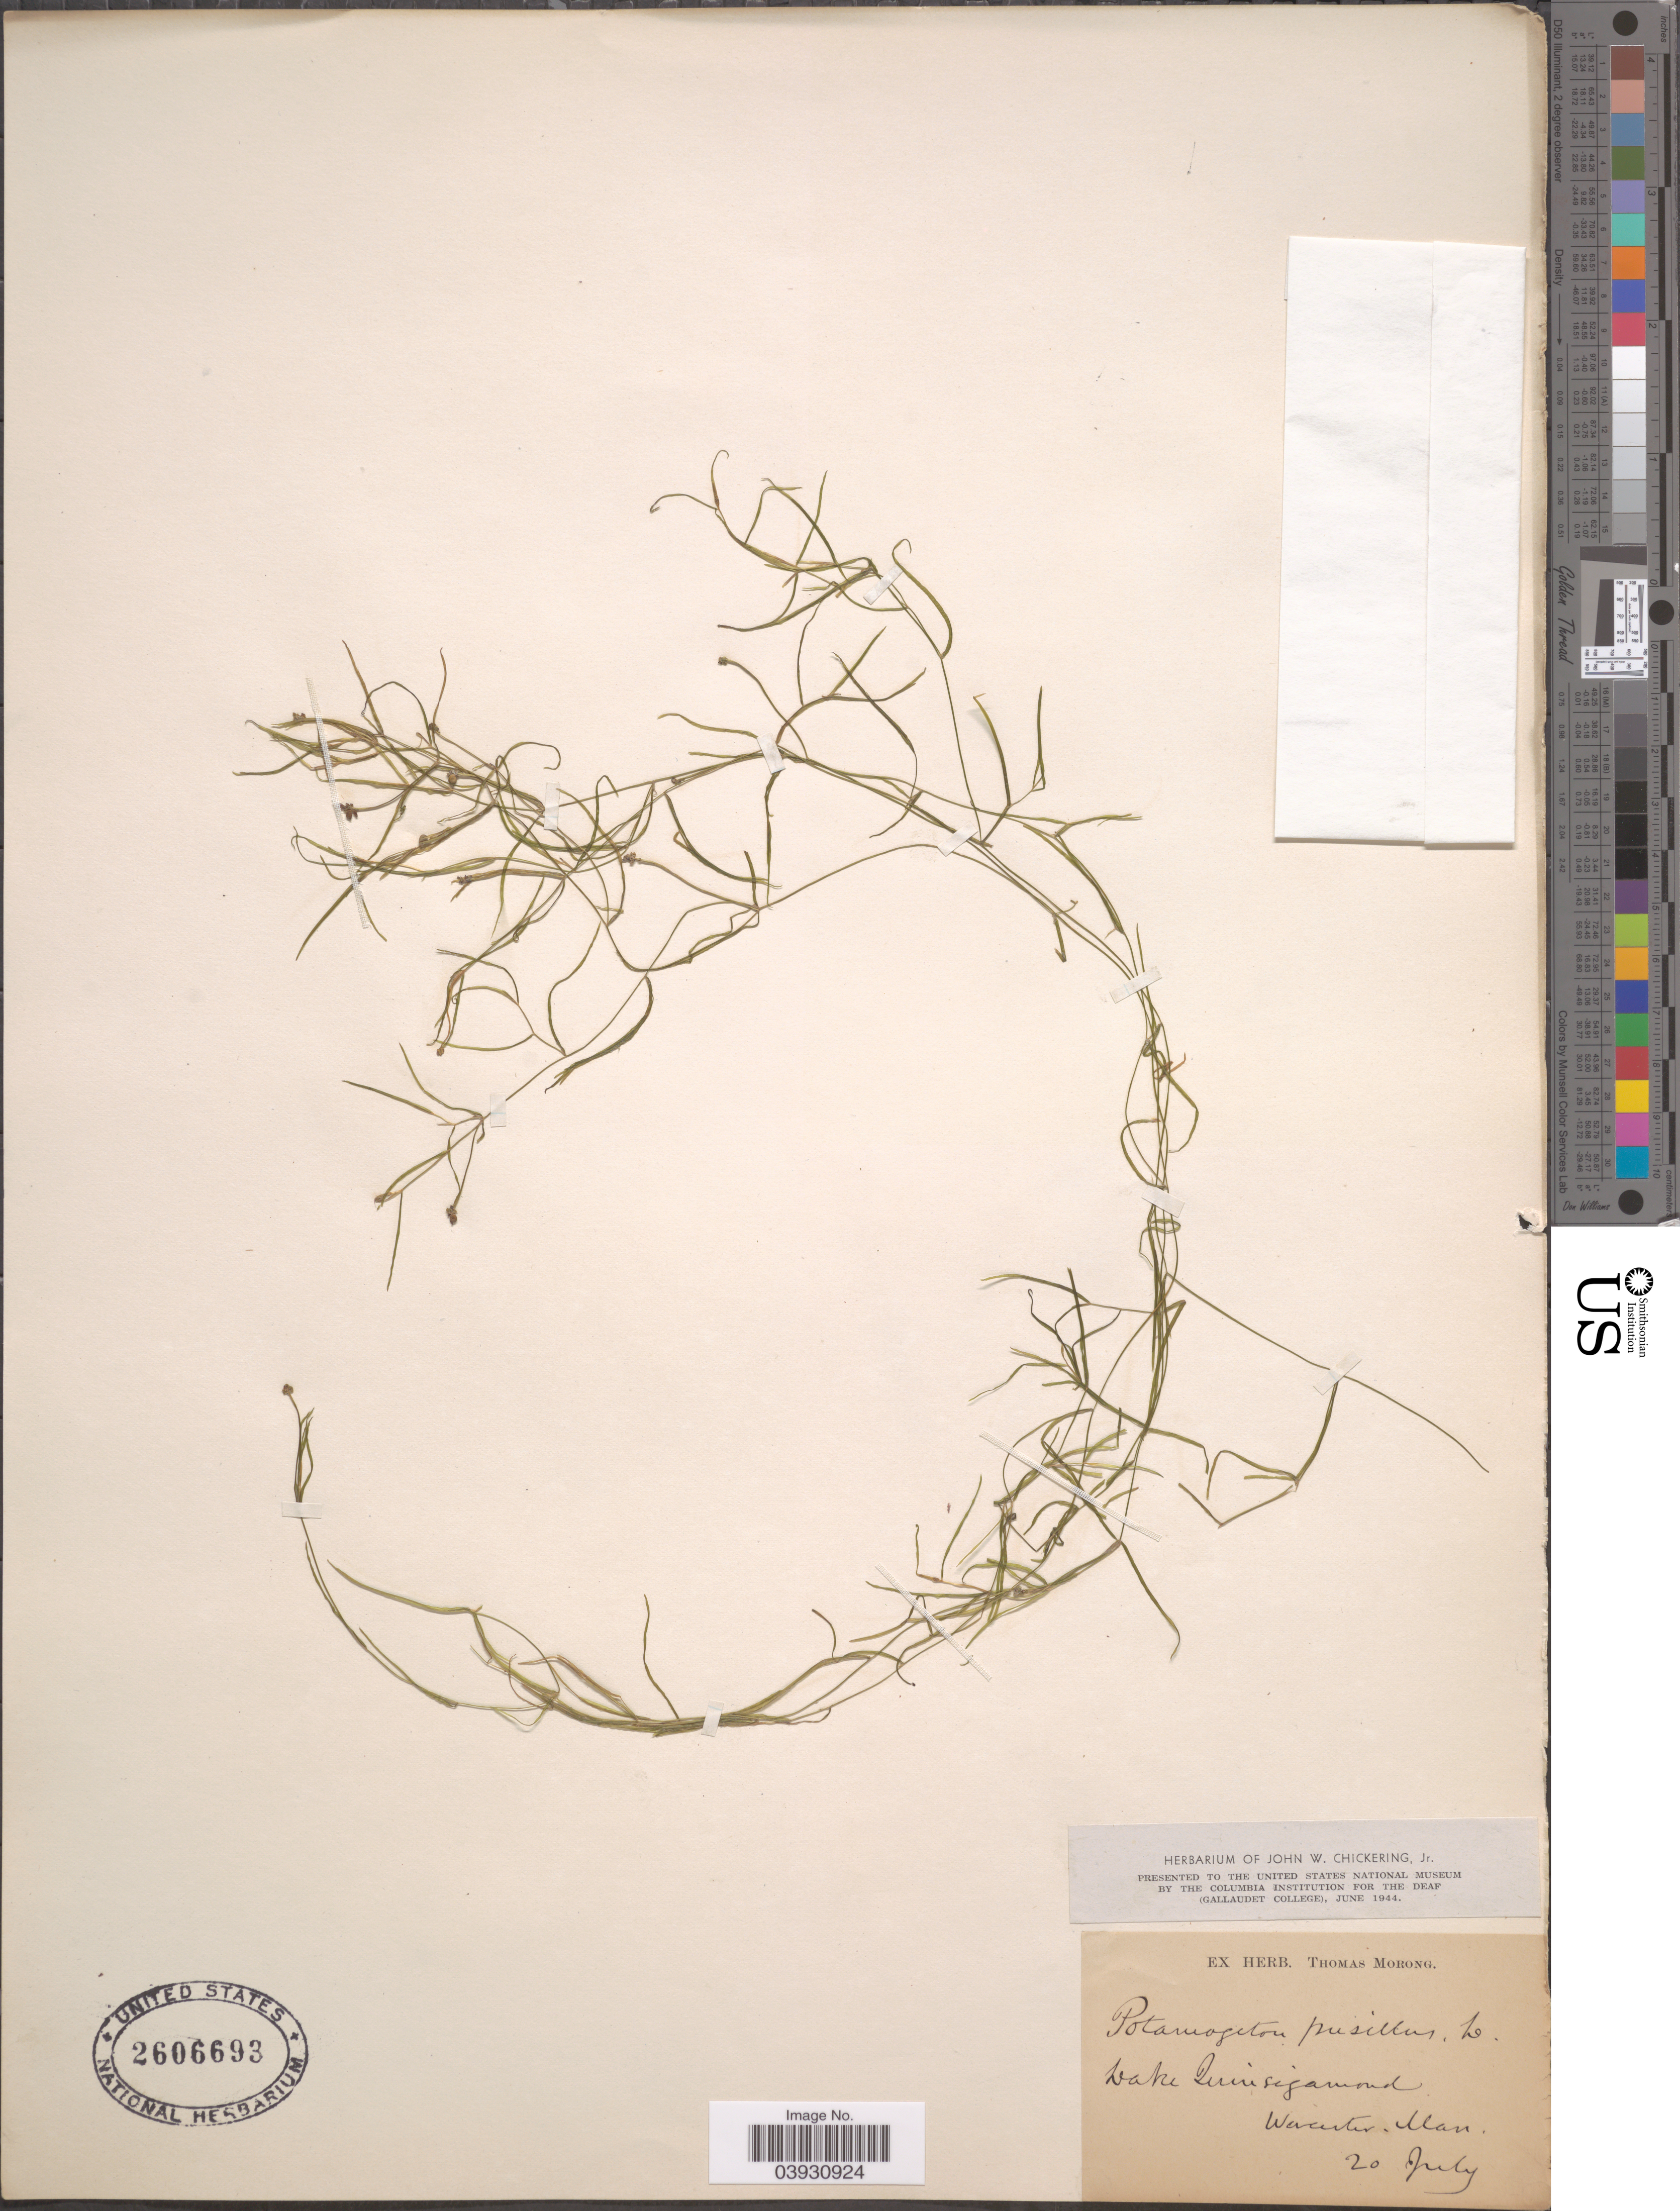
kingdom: Plantae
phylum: Tracheophyta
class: Liliopsida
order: Alismatales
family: Potamogetonaceae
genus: Potamogeton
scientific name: Potamogeton pusillus var. pusillus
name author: L.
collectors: ex Herb. T. Morong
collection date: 1944-07-20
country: United States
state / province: Massachusetts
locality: Lake Quinsigamond. Worcester.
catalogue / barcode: US 2606693